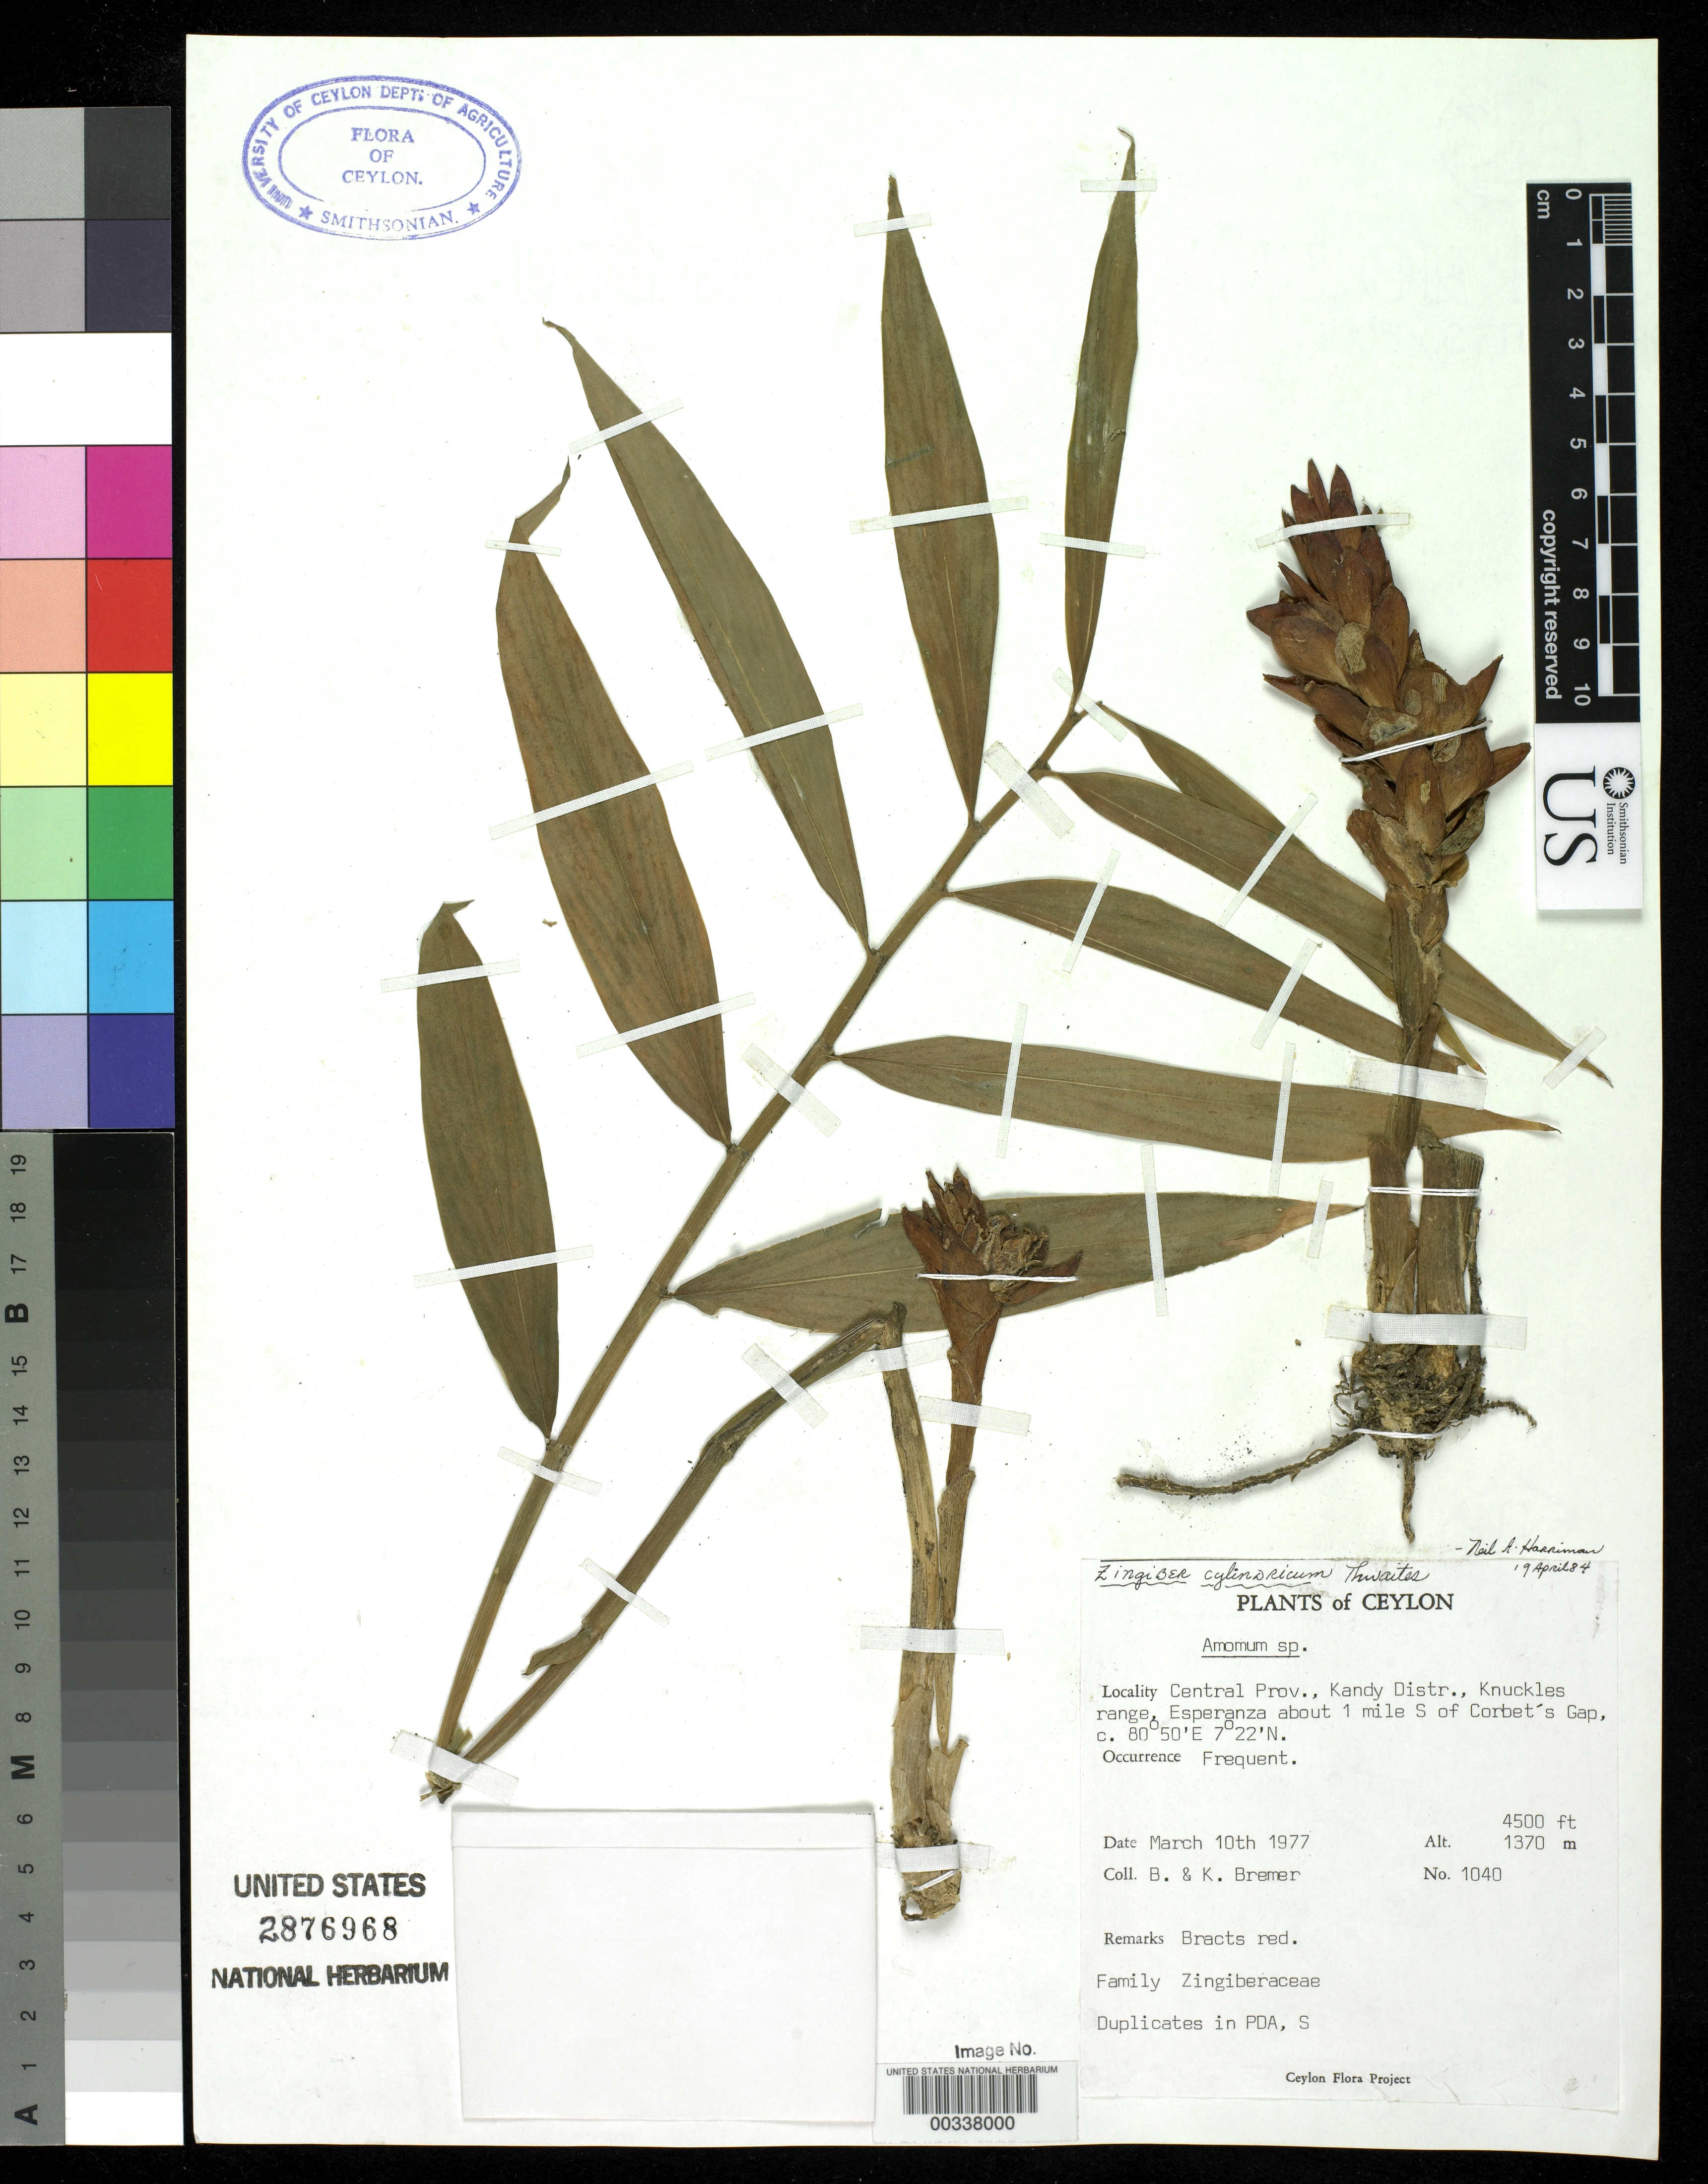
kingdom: Plantae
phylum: Tracheophyta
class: Liliopsida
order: Zingiberales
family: Zingiberaceae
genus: Zingiber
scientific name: Zingiber cylindricum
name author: Moon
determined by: Harriman, N. A.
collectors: B. Bremer & K. Bremer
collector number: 1040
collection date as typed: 10 Mar 1977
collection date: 1977-03-10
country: Sri Lanka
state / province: Central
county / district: Kandy Dist.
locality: Plants of ceylon, knuckles range, esperanza about 1 mi s of corbet's gap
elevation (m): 1372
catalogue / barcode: US 2876968